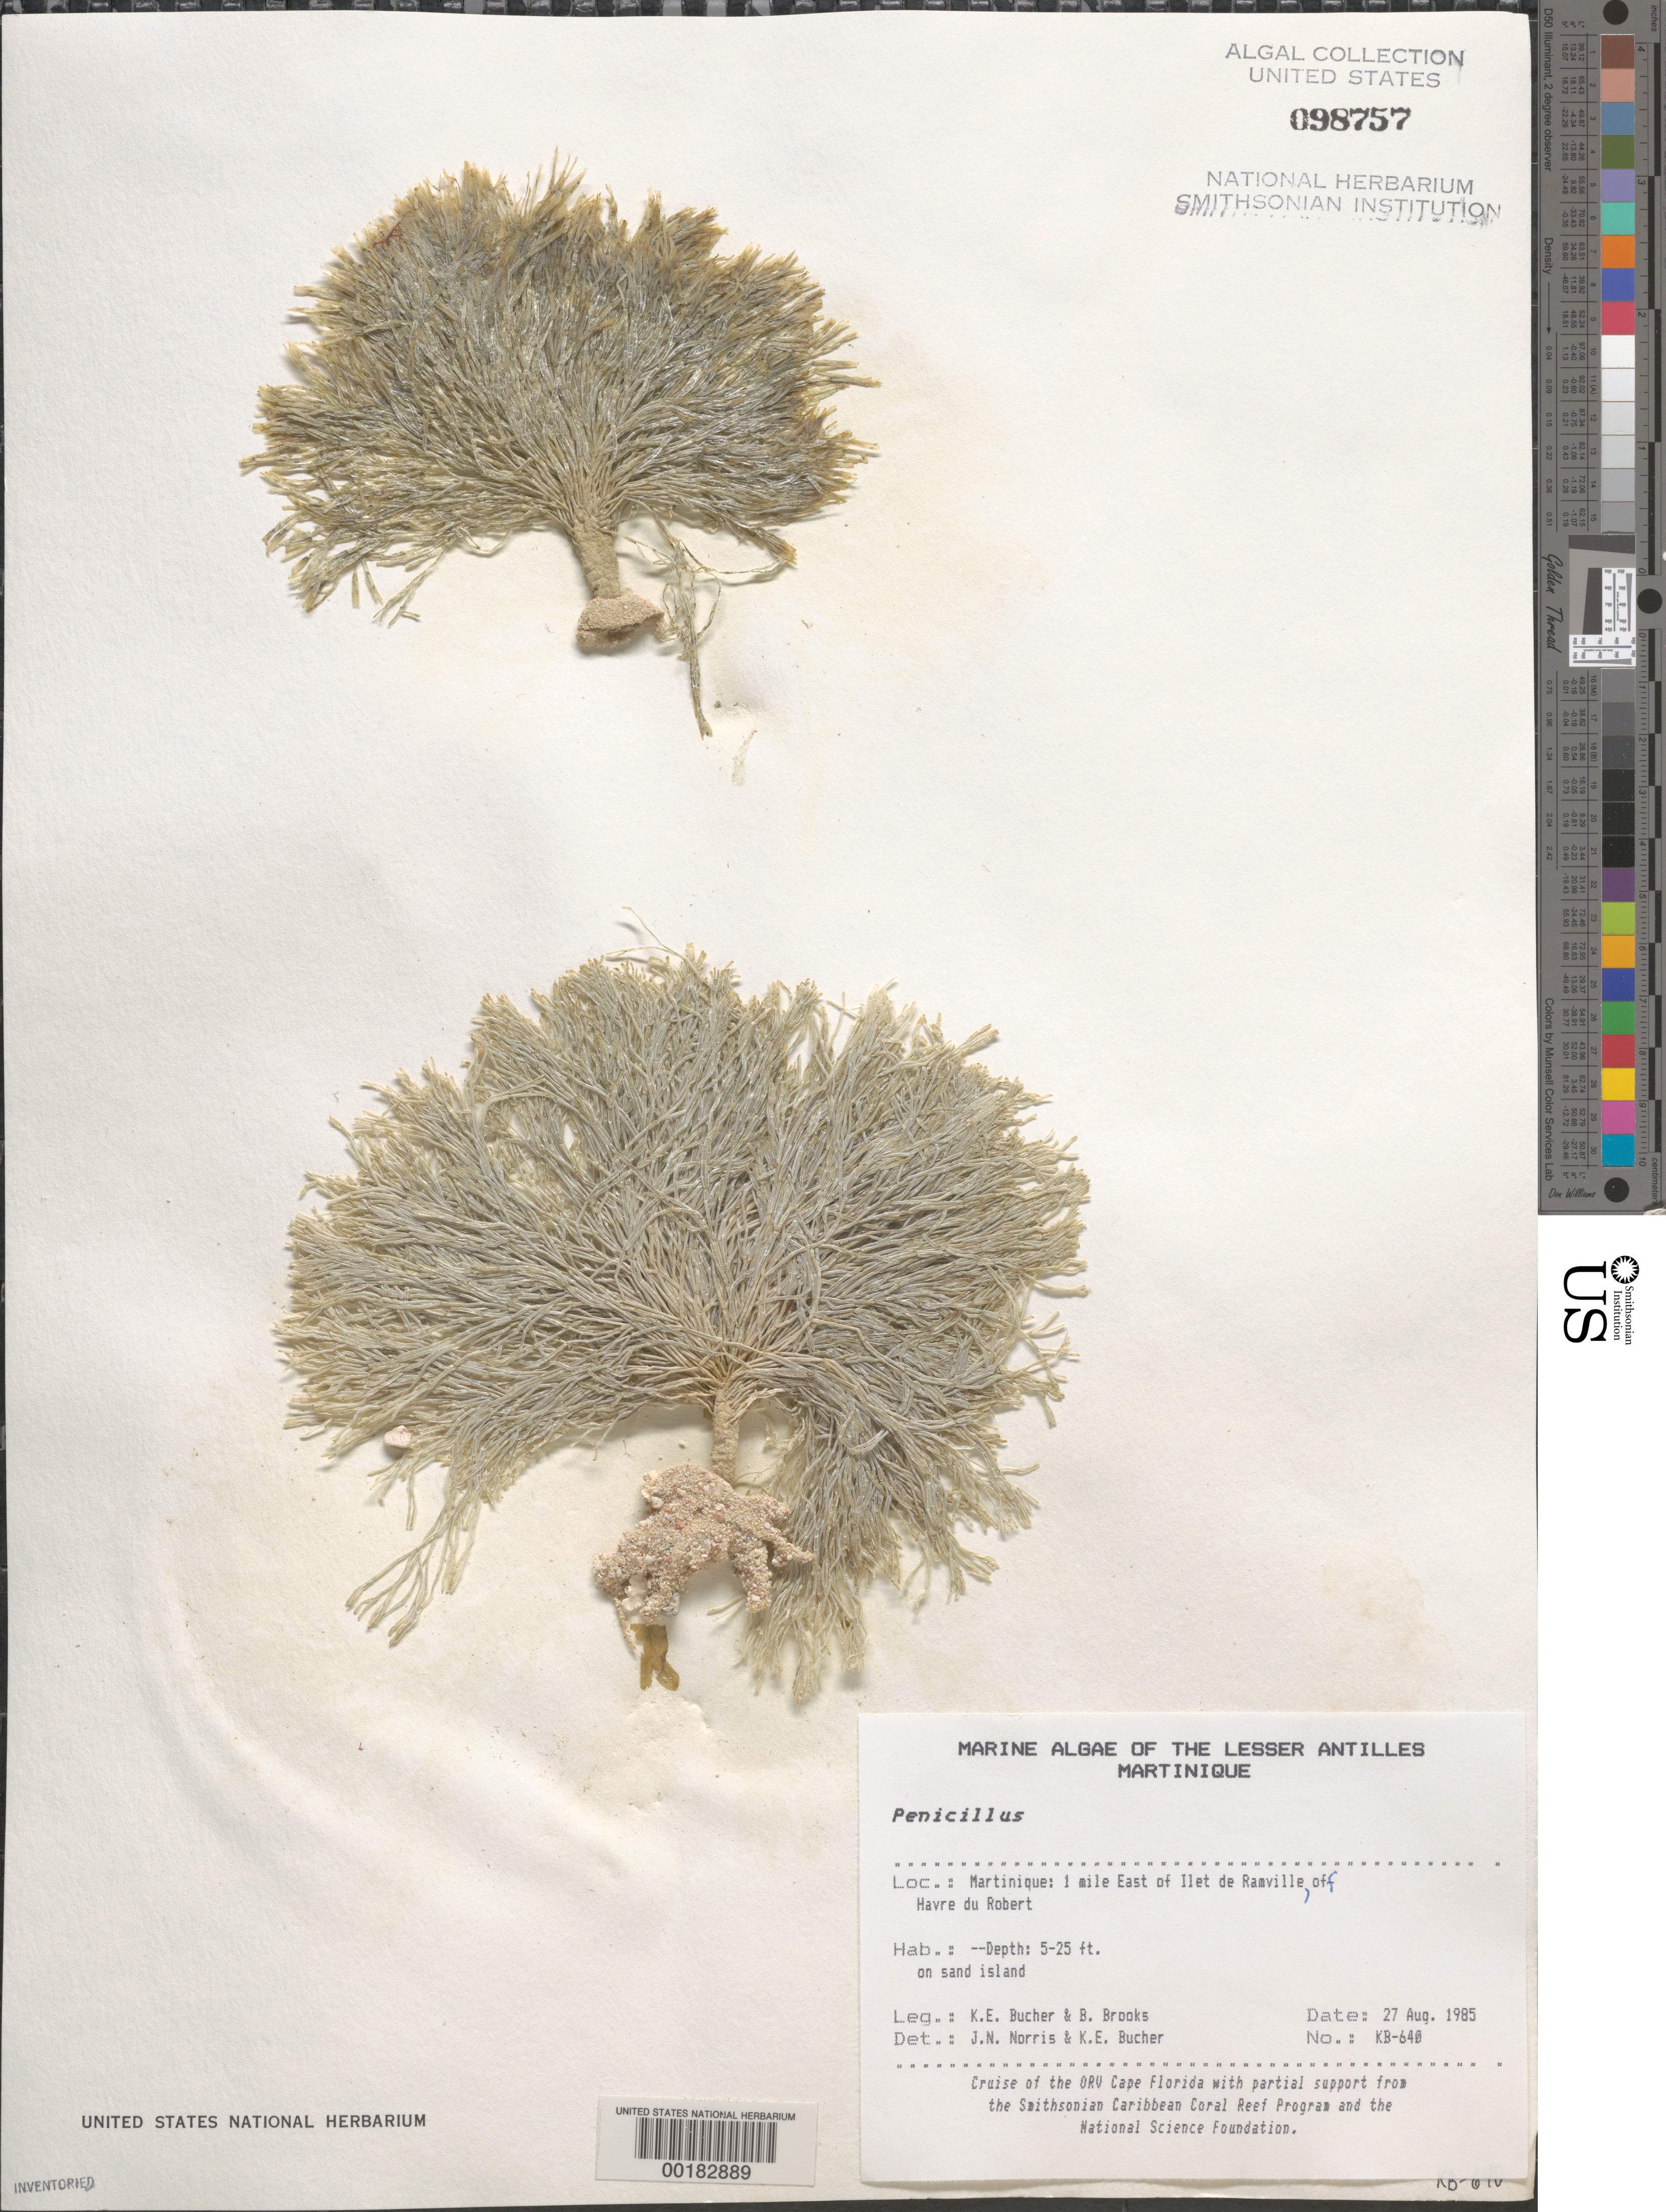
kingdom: Plantae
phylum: Chlorophyta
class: Ulvophyceae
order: Bryopsidales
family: Udoteaceae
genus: Penicillus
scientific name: Penicillus sp.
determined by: Norris, J. N.; Bucher, K. E.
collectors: K. E. Bucher & B. Brooks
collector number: Kb-640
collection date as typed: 27 Aug 1985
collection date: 1985-08-27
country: Martinique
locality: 1 mile east of Ilet de Ramville, off Havre du Robert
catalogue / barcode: US 98757